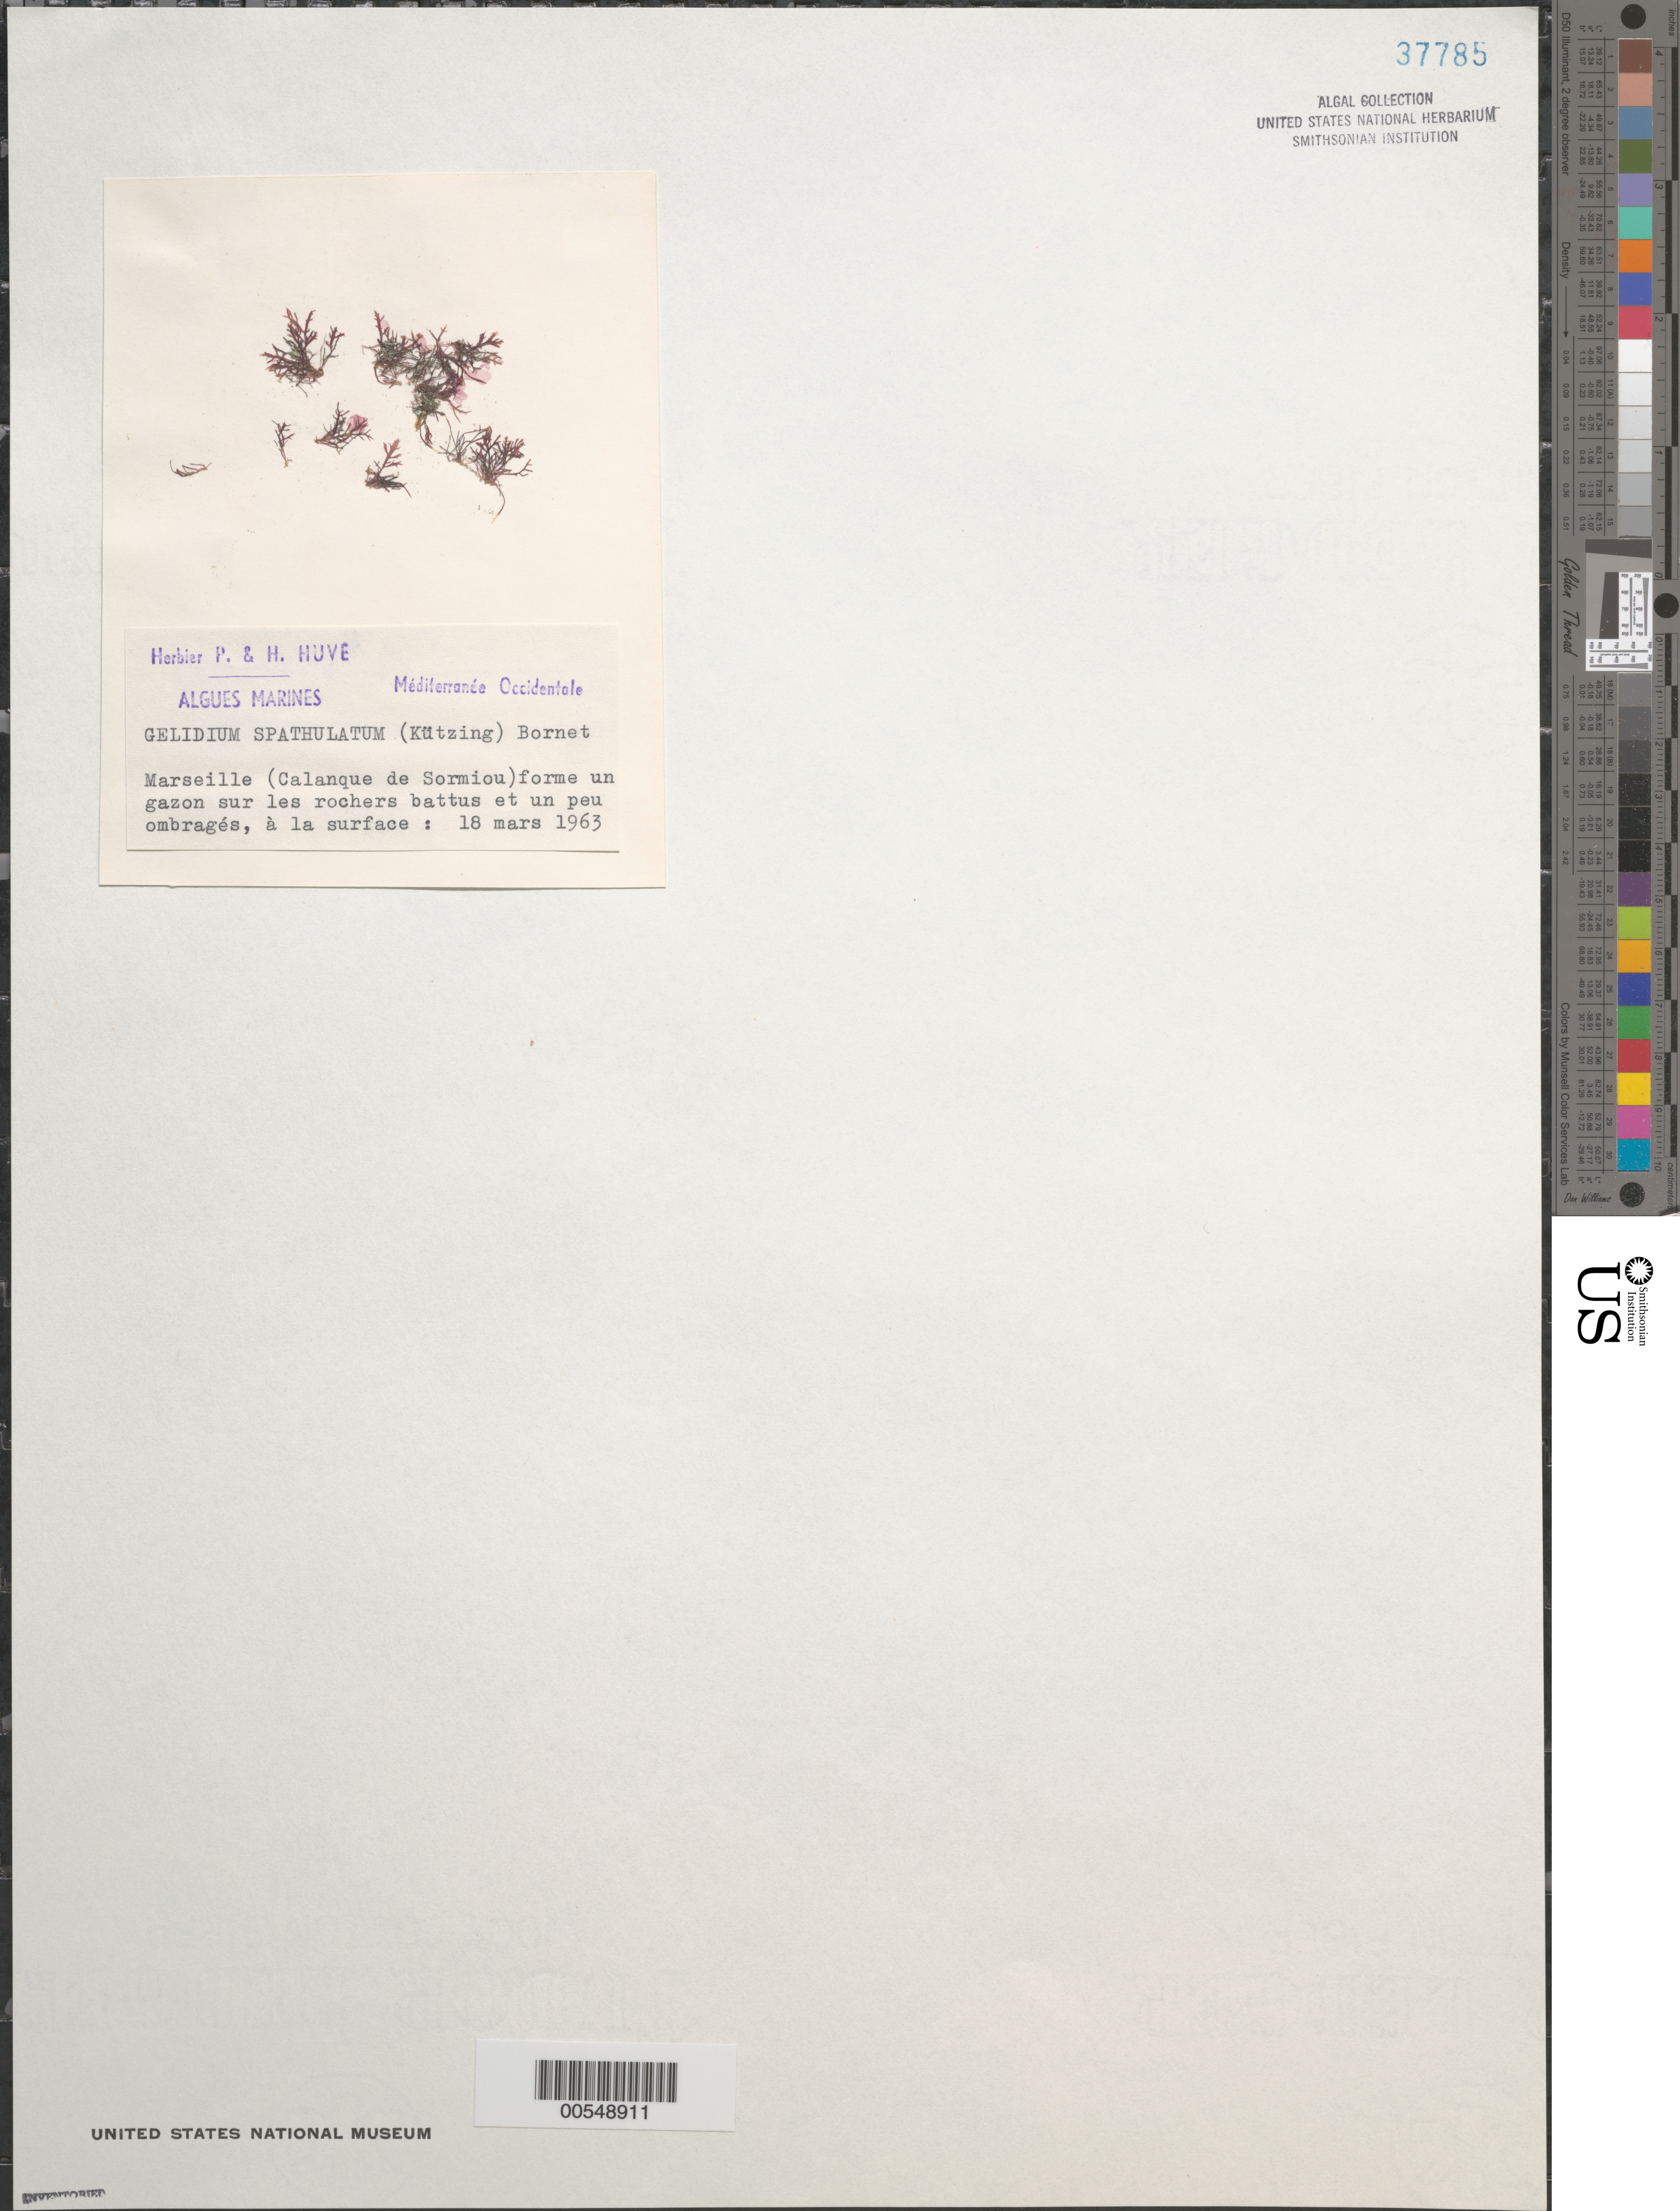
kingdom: Plantae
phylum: Rhodophyta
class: Florideophyceae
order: Gelidiales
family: Gelidiaceae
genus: Gelidium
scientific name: Gelidium spathulatum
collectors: P. Huve & H. Huve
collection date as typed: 18 Mar 1963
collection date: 1963-03-18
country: France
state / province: Provence-Alpes-Côte d'Azur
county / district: Bouches-du-Rhône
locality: Calanque de Sormiou, Marseille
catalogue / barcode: US 37785